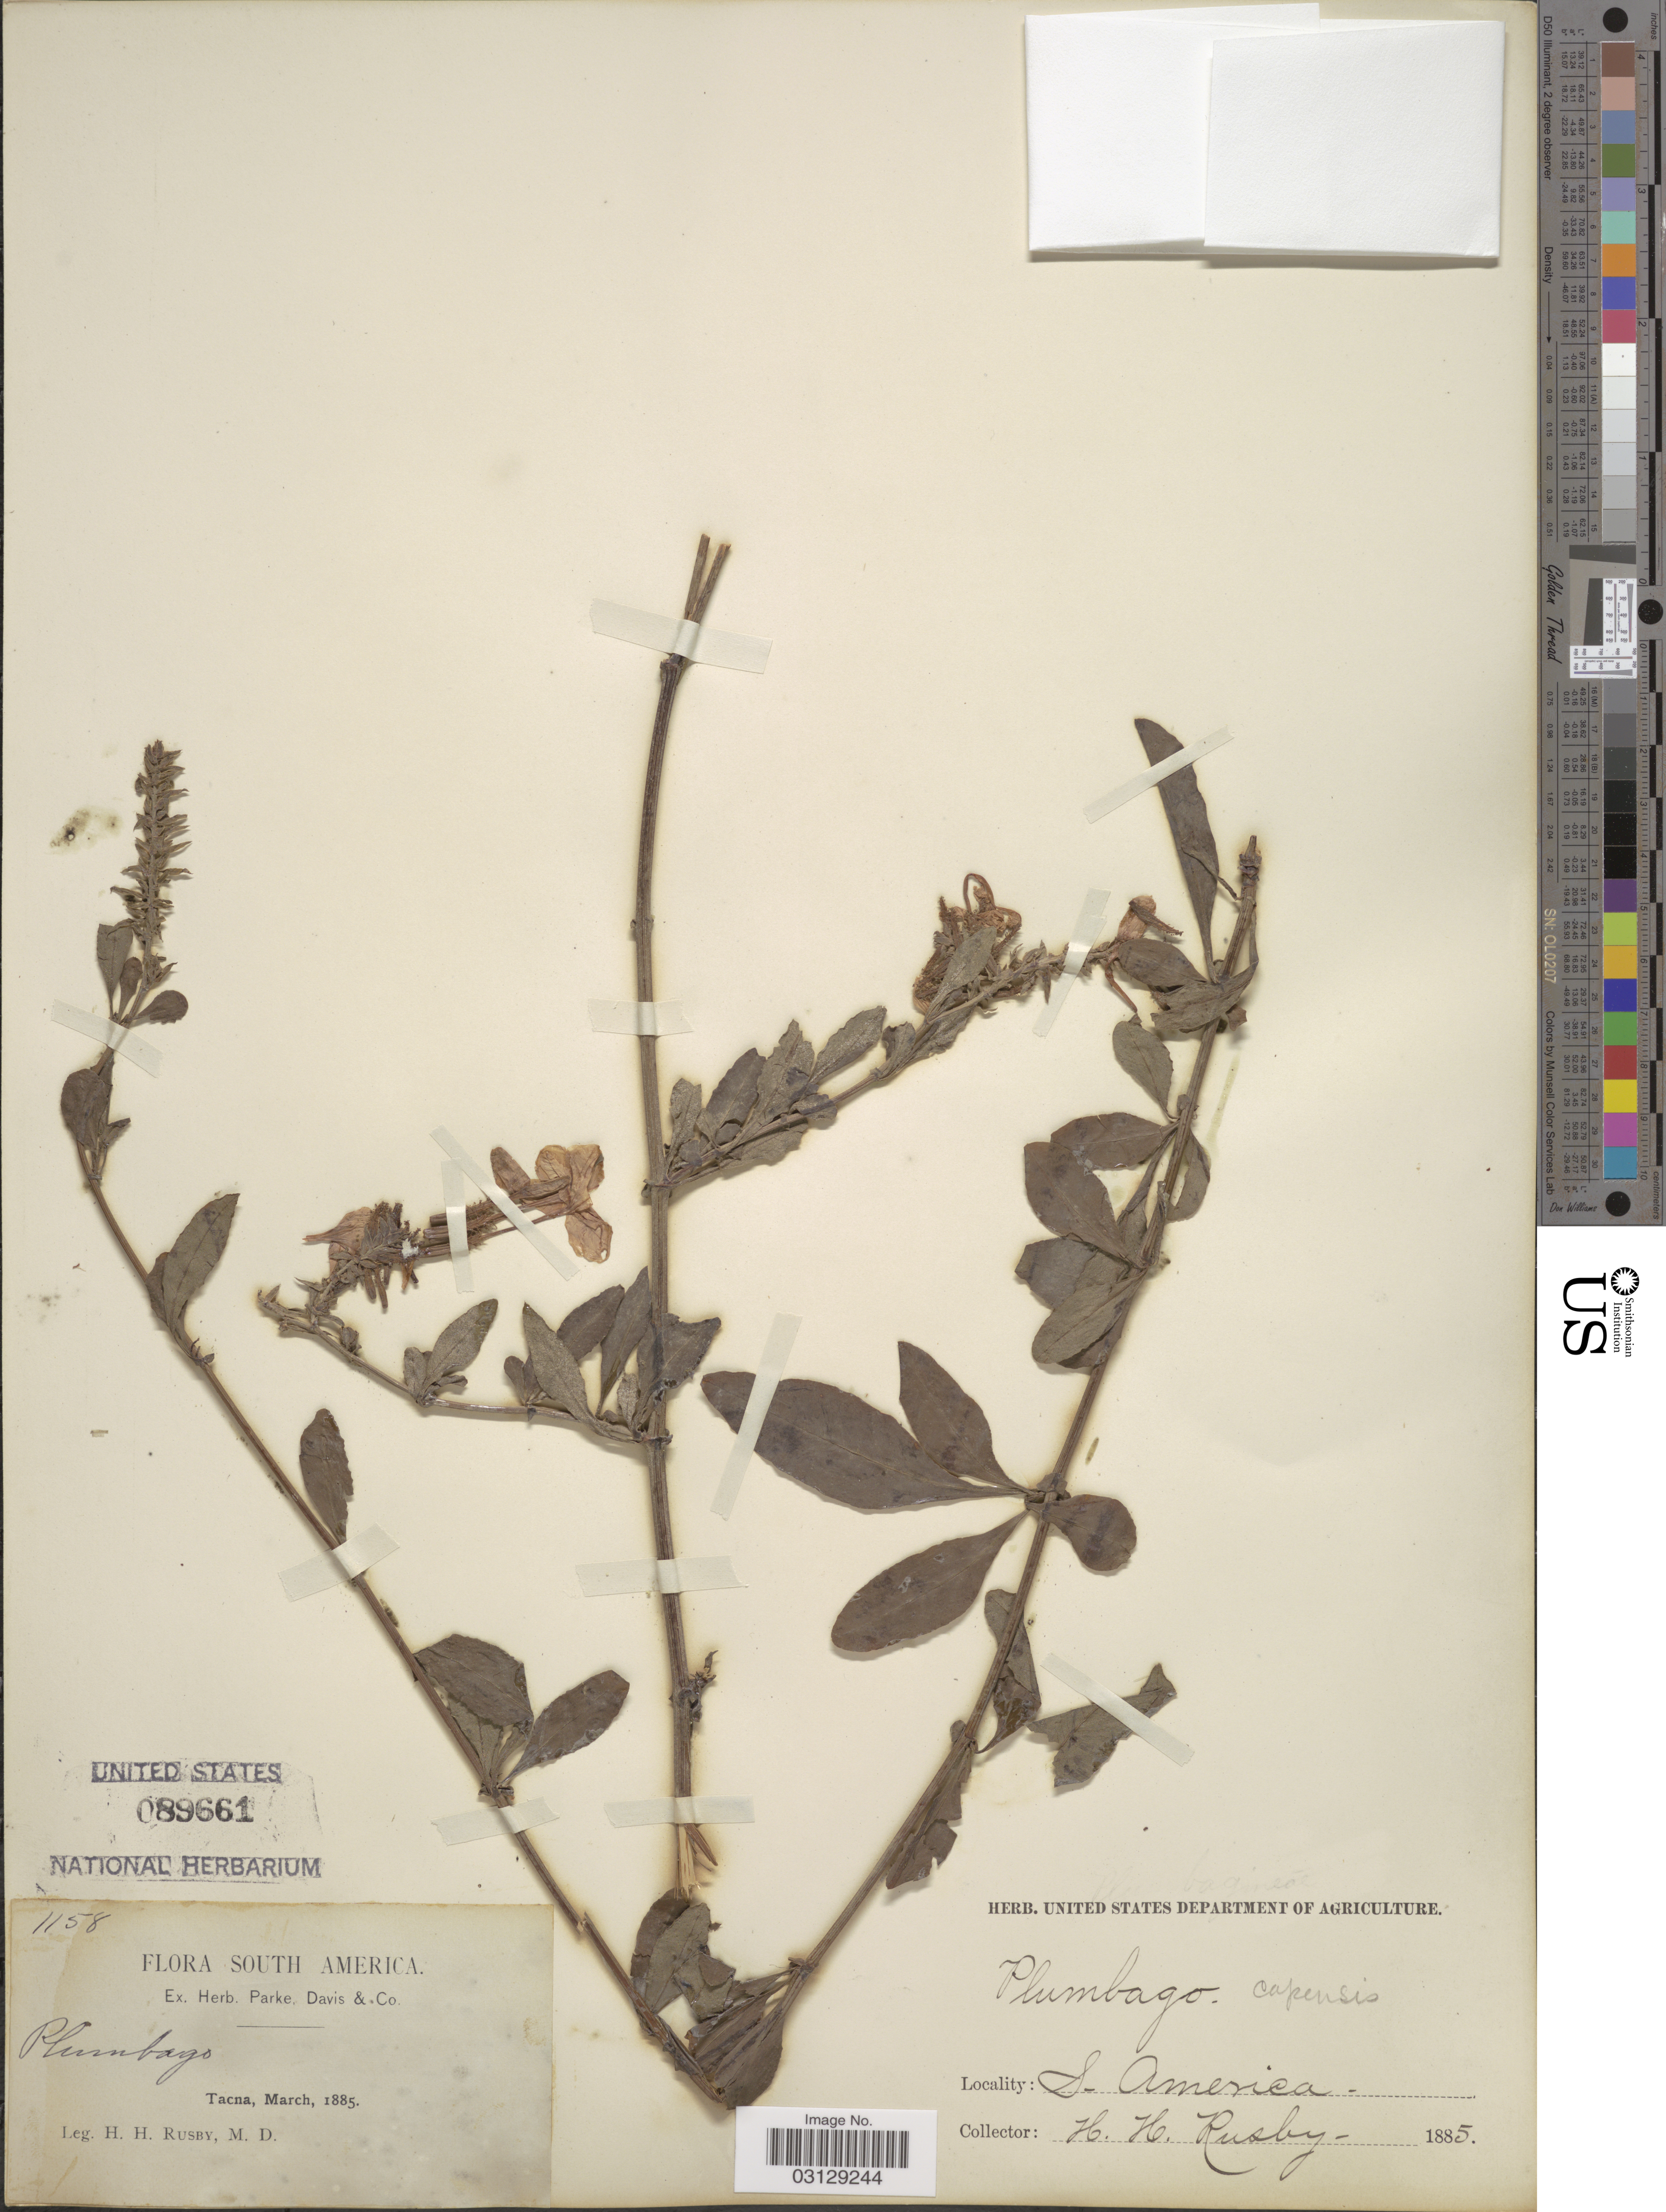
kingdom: Plantae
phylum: Tracheophyta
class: Magnoliopsida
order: Caryophyllales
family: Plumbaginaceae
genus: Plumbago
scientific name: Plumbago auriculata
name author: Lam.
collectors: H. H. Rusby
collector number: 1158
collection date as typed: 1885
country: Peru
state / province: Tacna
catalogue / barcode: US 89661